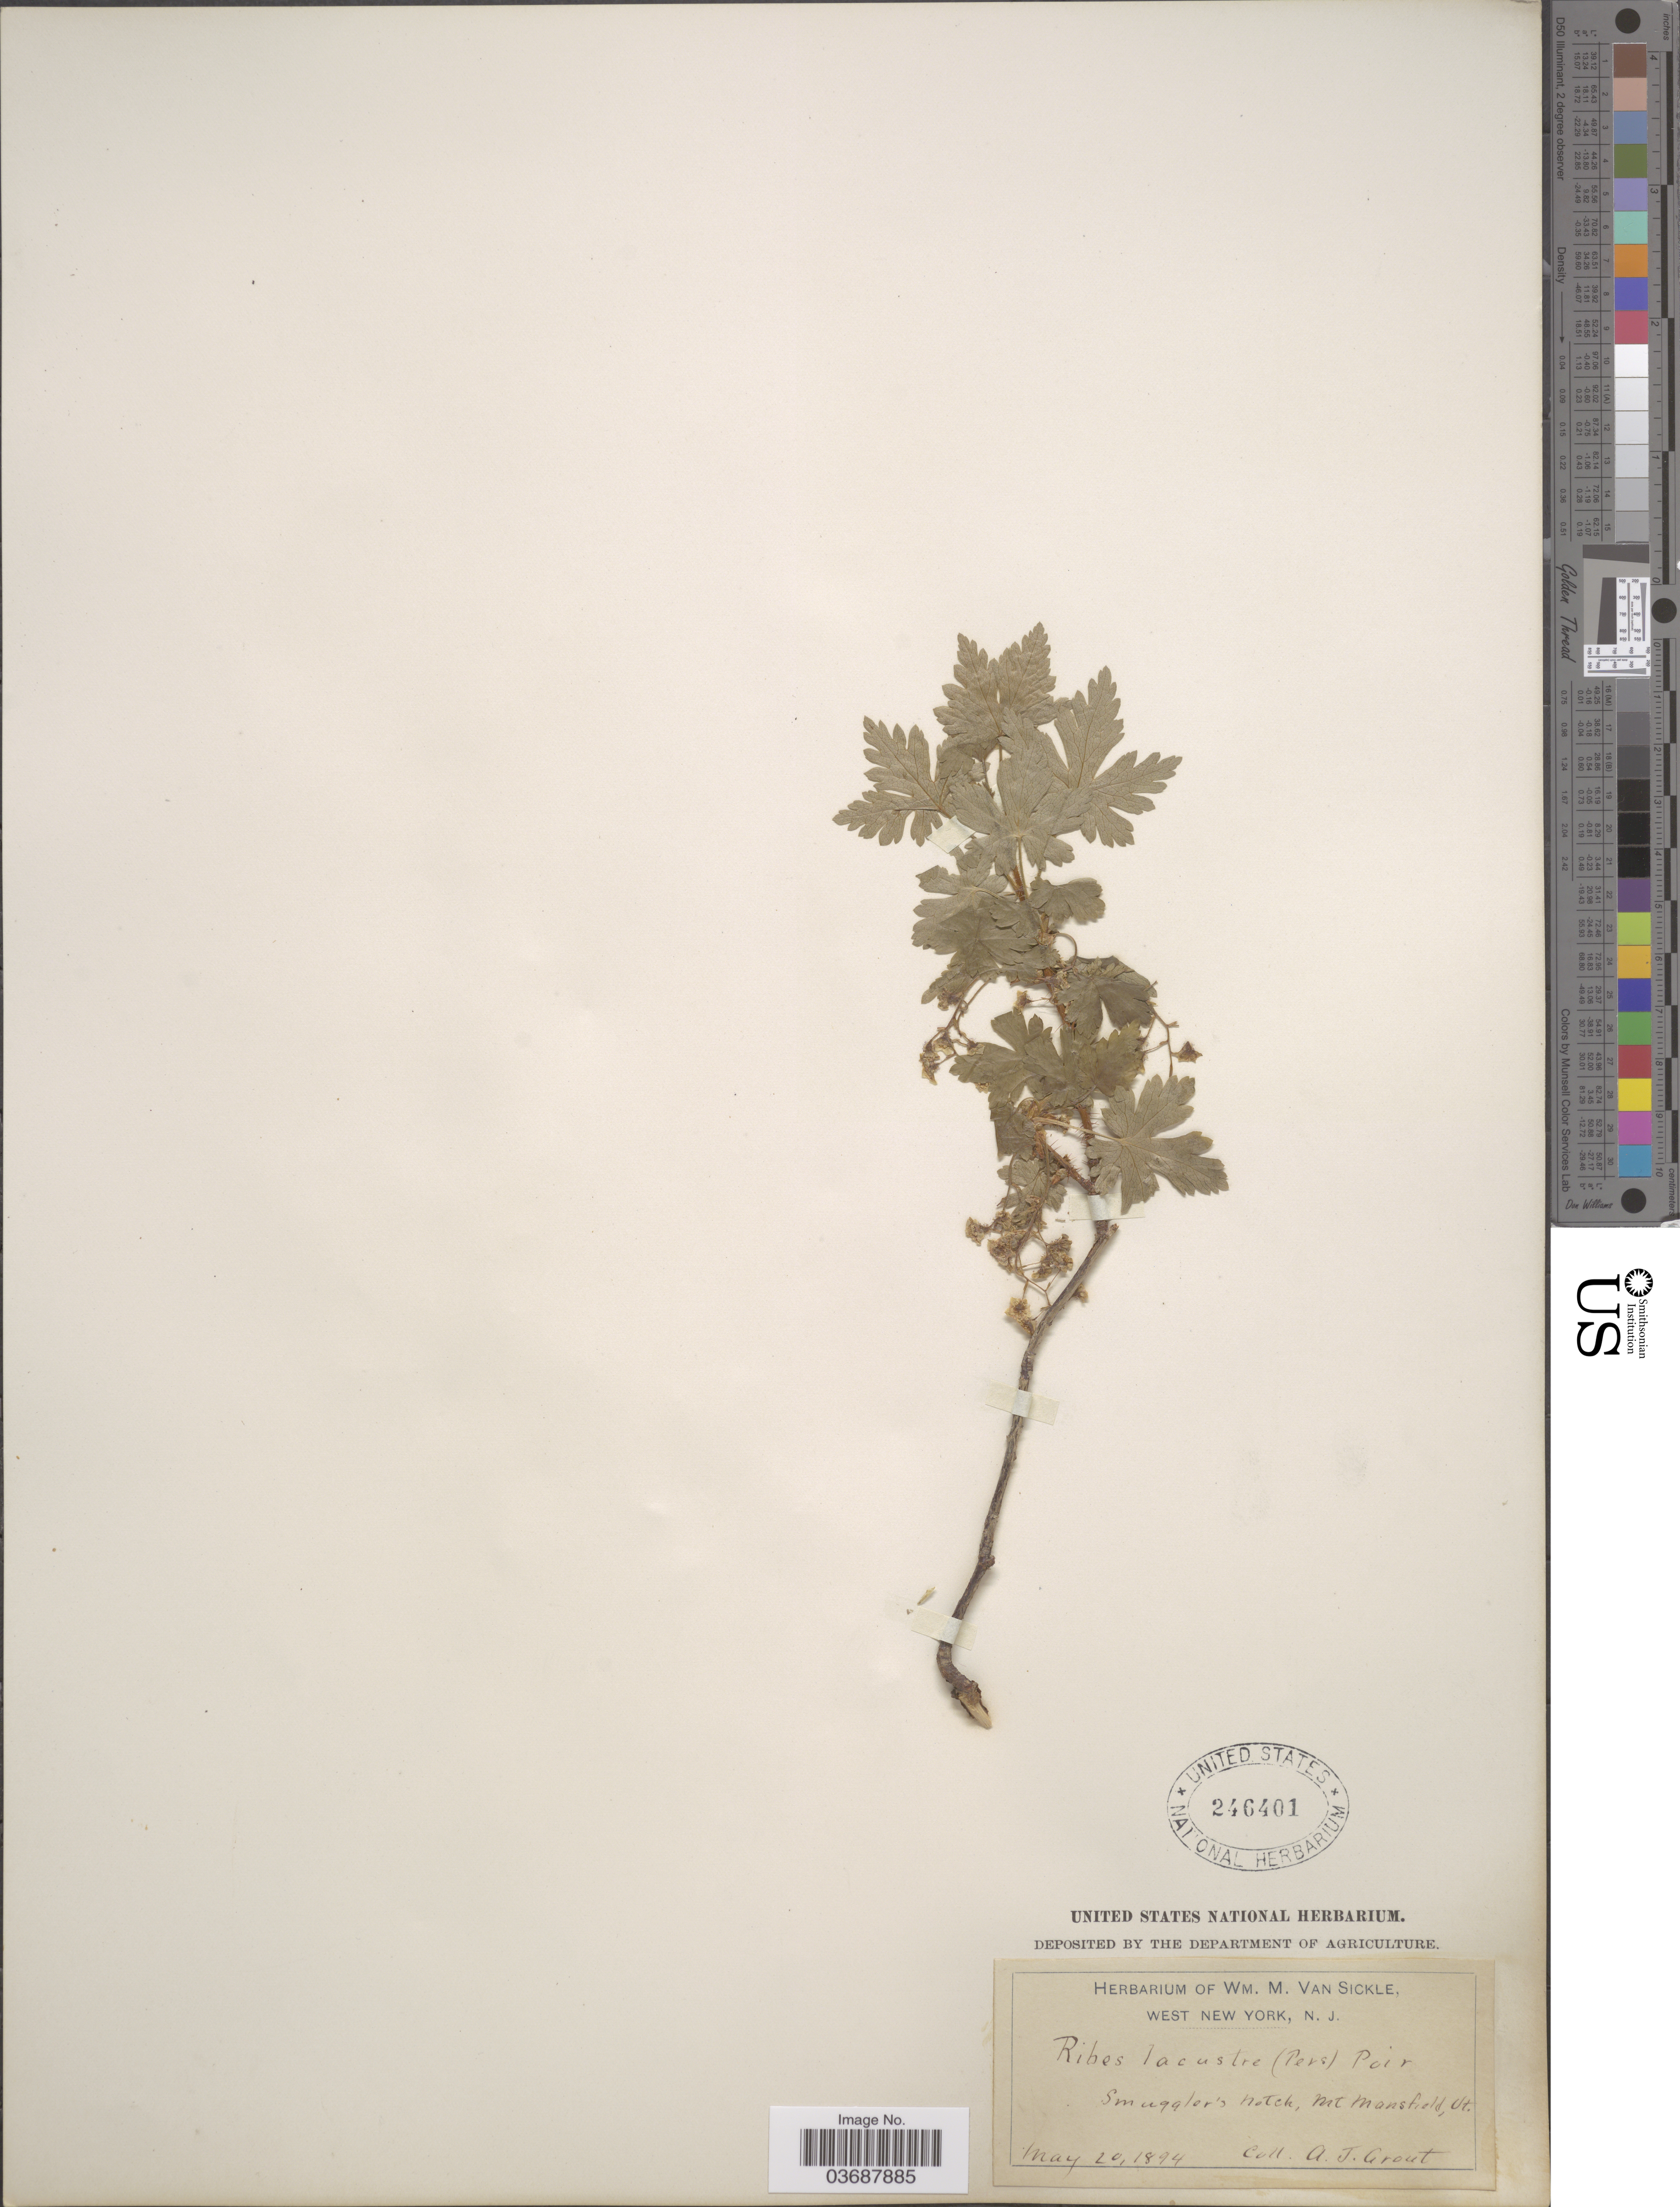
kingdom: Plantae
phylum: Tracheophyta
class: Magnoliopsida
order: Saxifragales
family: Grossulariaceae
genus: Ribes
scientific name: Ribes lacustre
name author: (Pers.) Poir.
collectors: A. J. Grout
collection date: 1894-05-20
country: United States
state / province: Vermont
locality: Smuggler's Notch, Mt Mansfield.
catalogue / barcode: US 246401